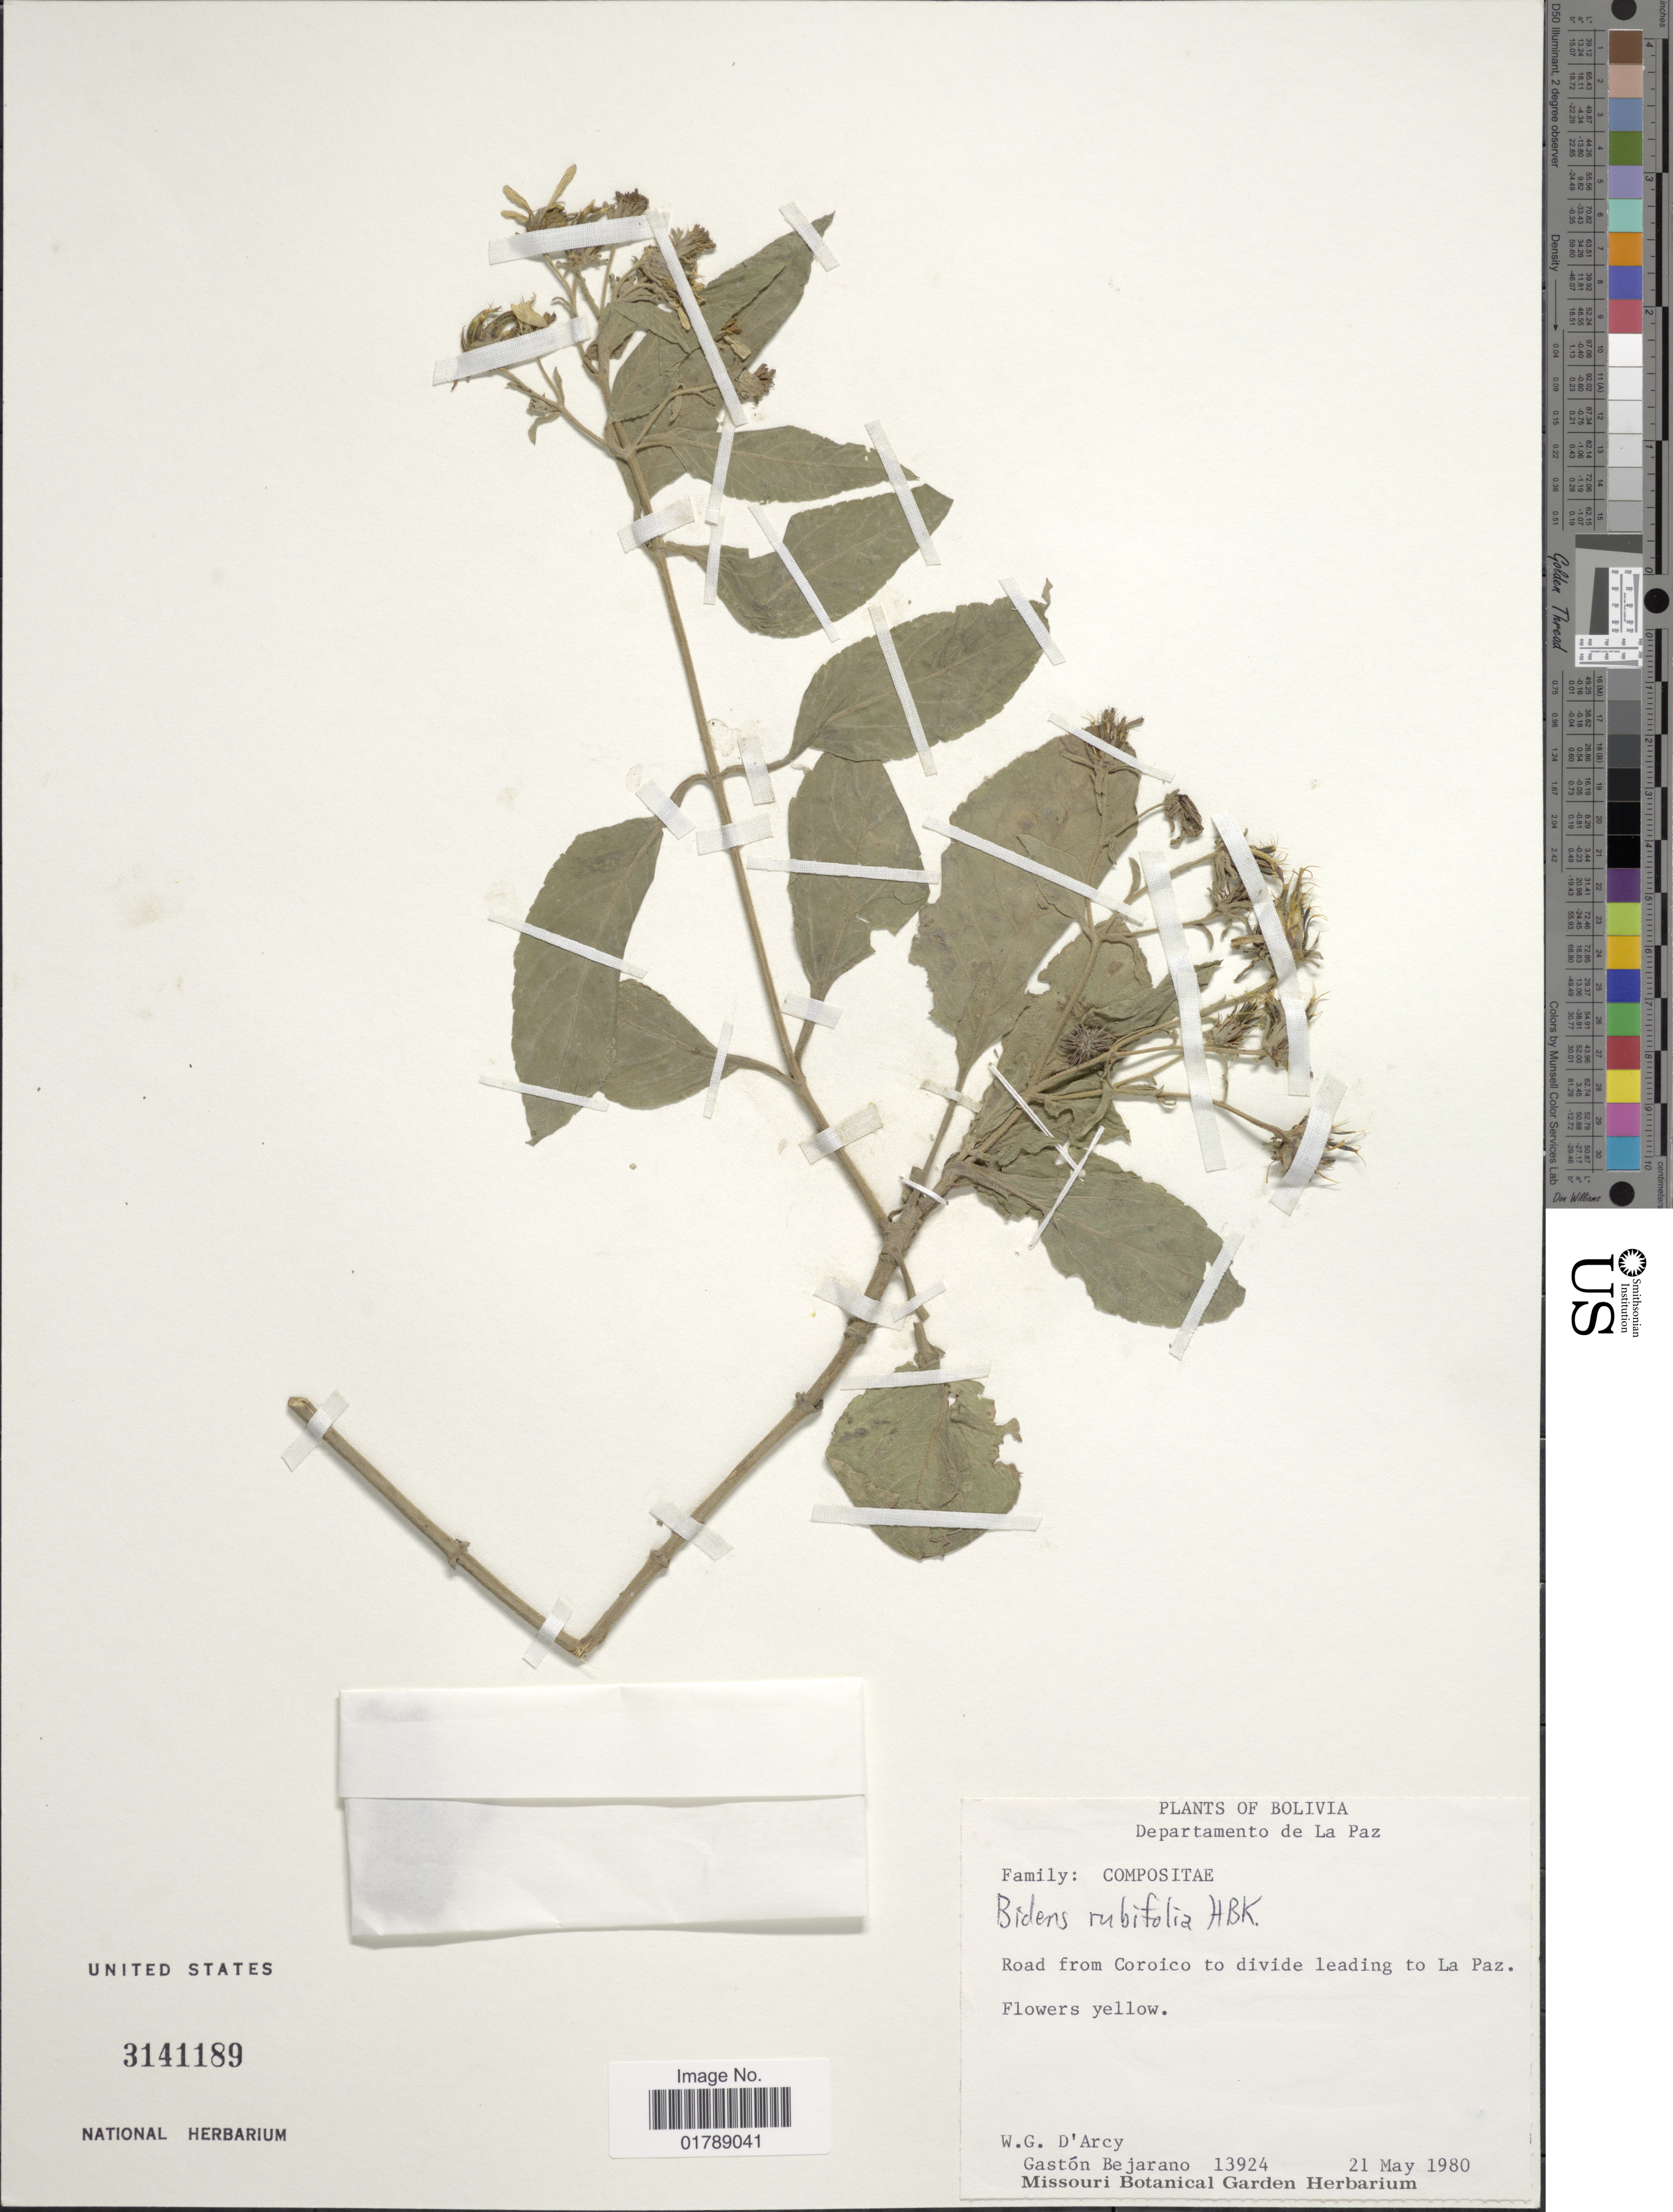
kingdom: Plantae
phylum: Tracheophyta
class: Magnoliopsida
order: Asterales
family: Asteraceae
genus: Bidens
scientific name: Bidens segetum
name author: Mart. ex Colla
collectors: W. G. D'Arcy & G. Bejarano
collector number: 13924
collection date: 1980-05-21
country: Bolivia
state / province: La Paz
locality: Road from Coroico to divide leading to La Paz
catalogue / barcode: US 3141189